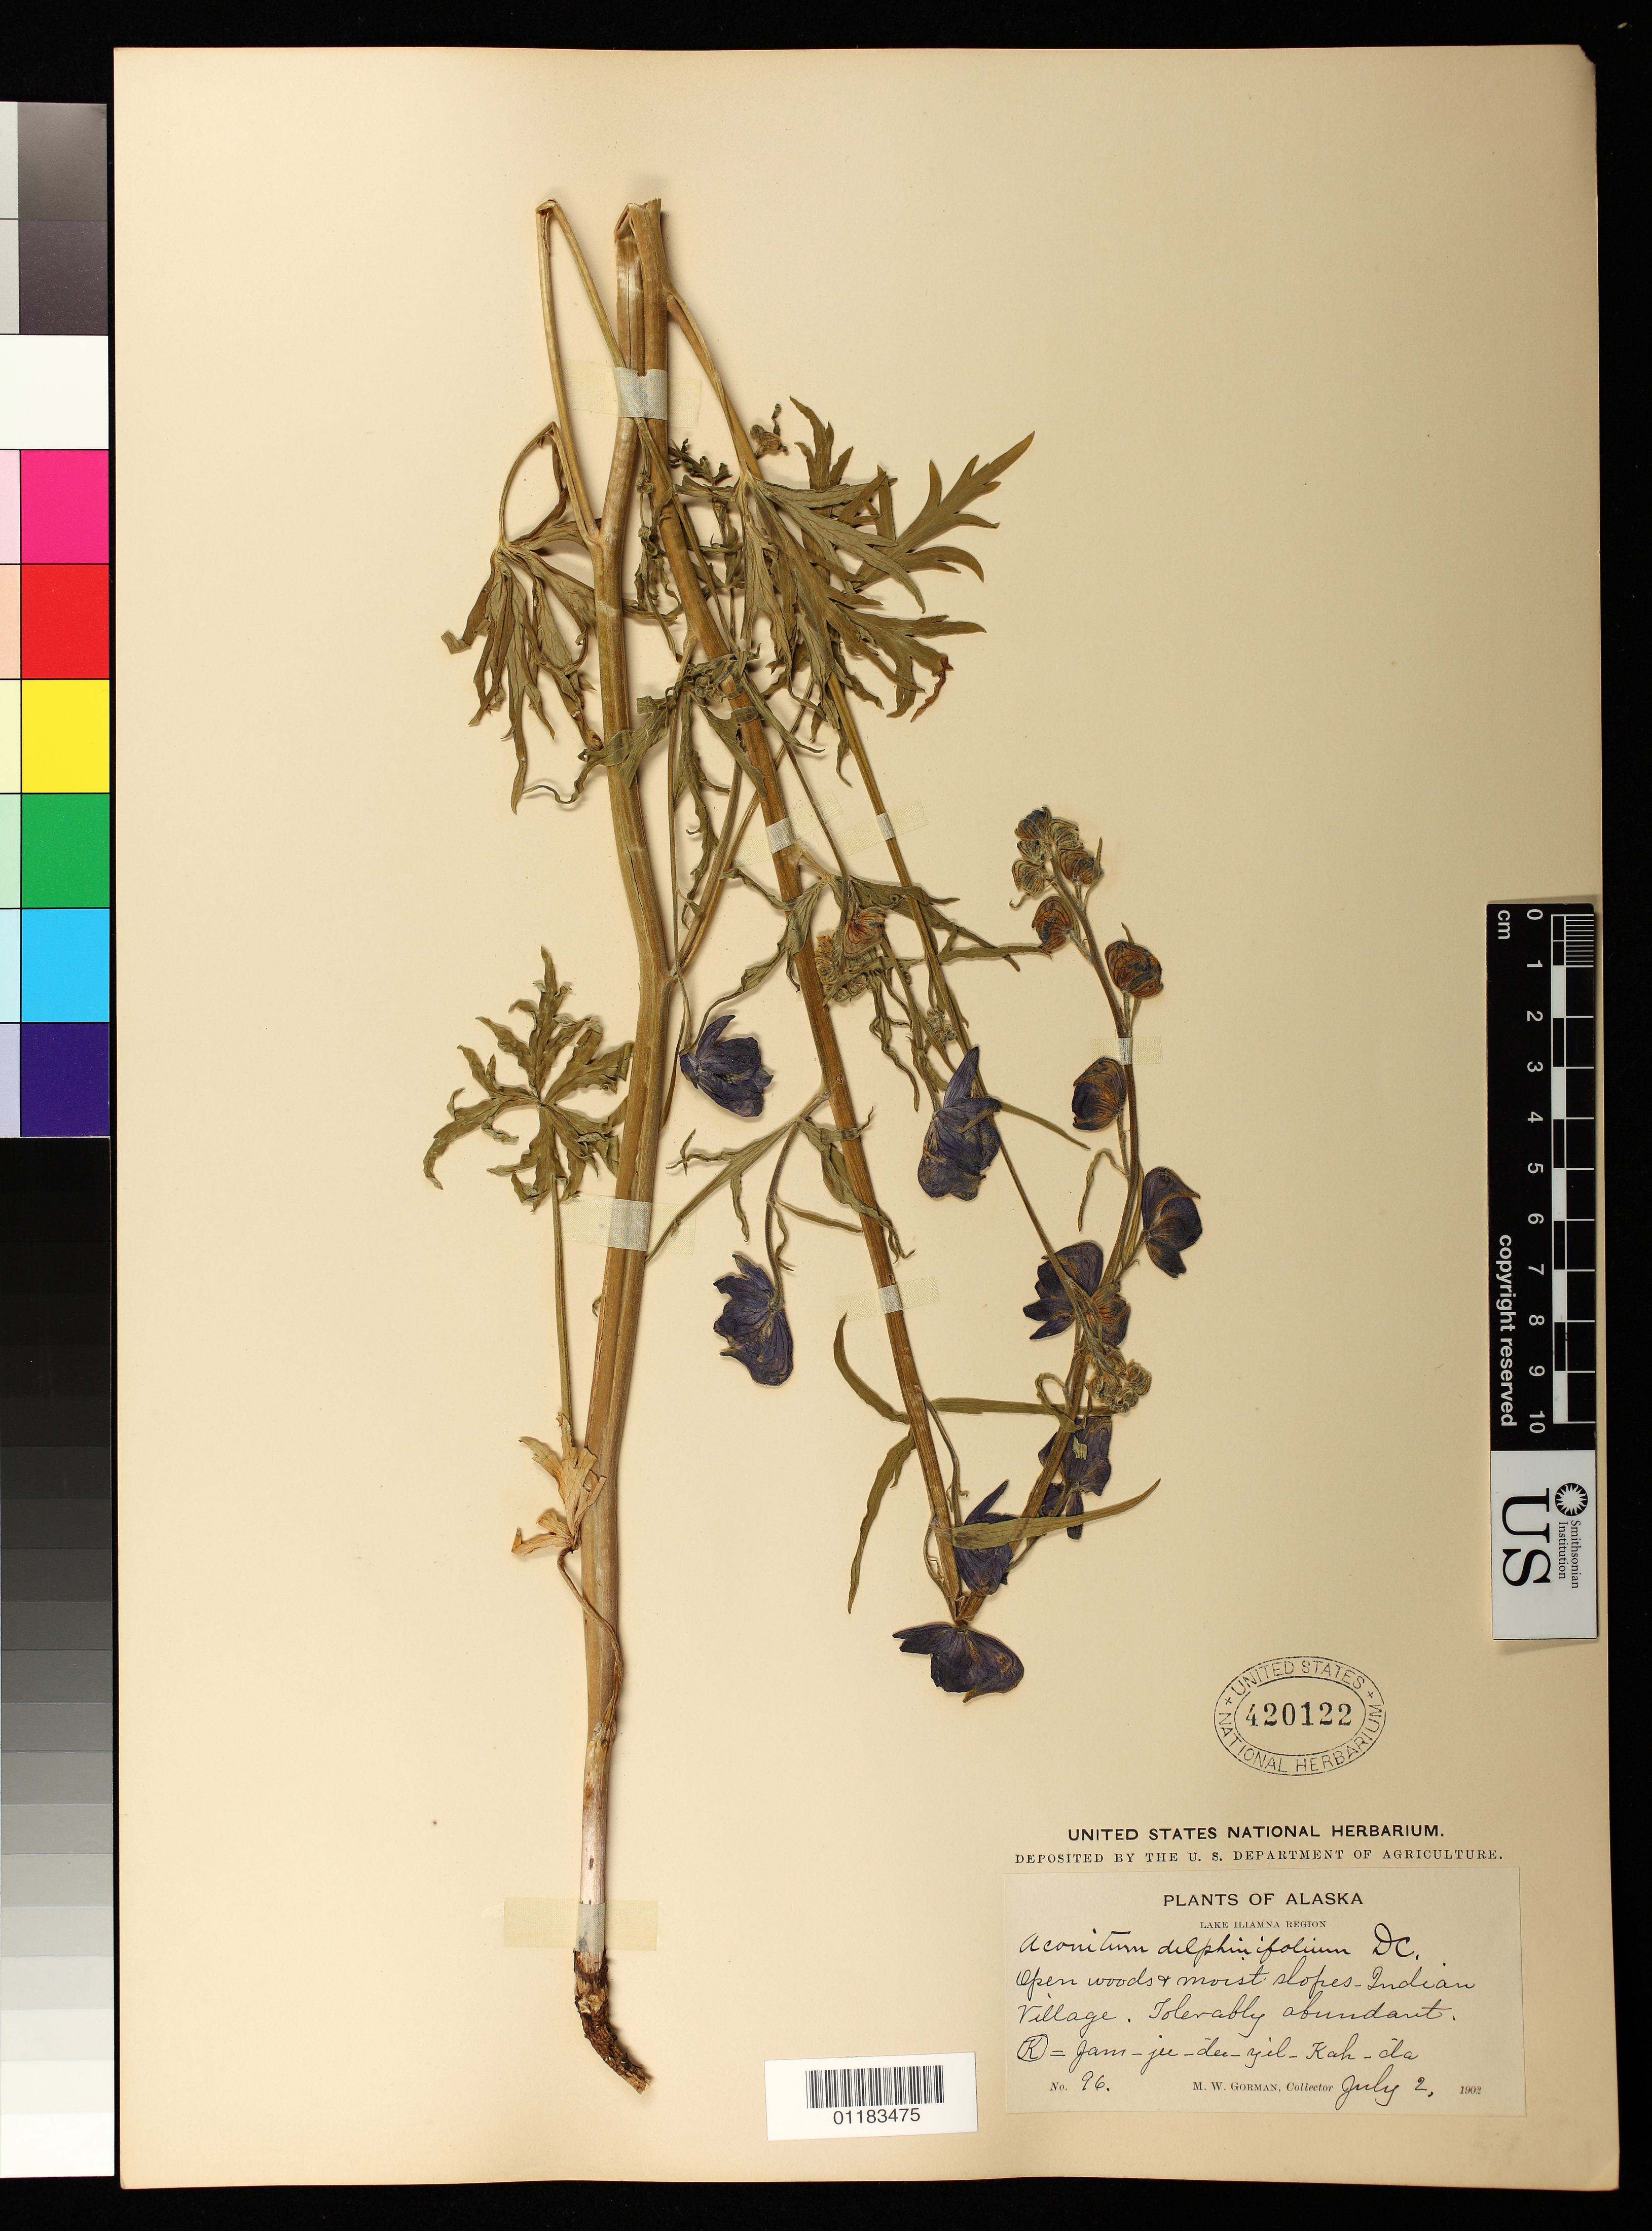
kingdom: Plantae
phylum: Tracheophyta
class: Magnoliopsida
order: Ranunculales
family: Ranunculaceae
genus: Aconitum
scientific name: Aconitum delphinifolium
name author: DC.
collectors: M. W. Gorman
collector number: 96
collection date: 1902-07-02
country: United States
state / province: Alaska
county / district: Lake and Peninsula Borough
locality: Lake Iliamna Region. Open woods and moist slopes. Indian Village. Tolerably abundant.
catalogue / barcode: US 420122